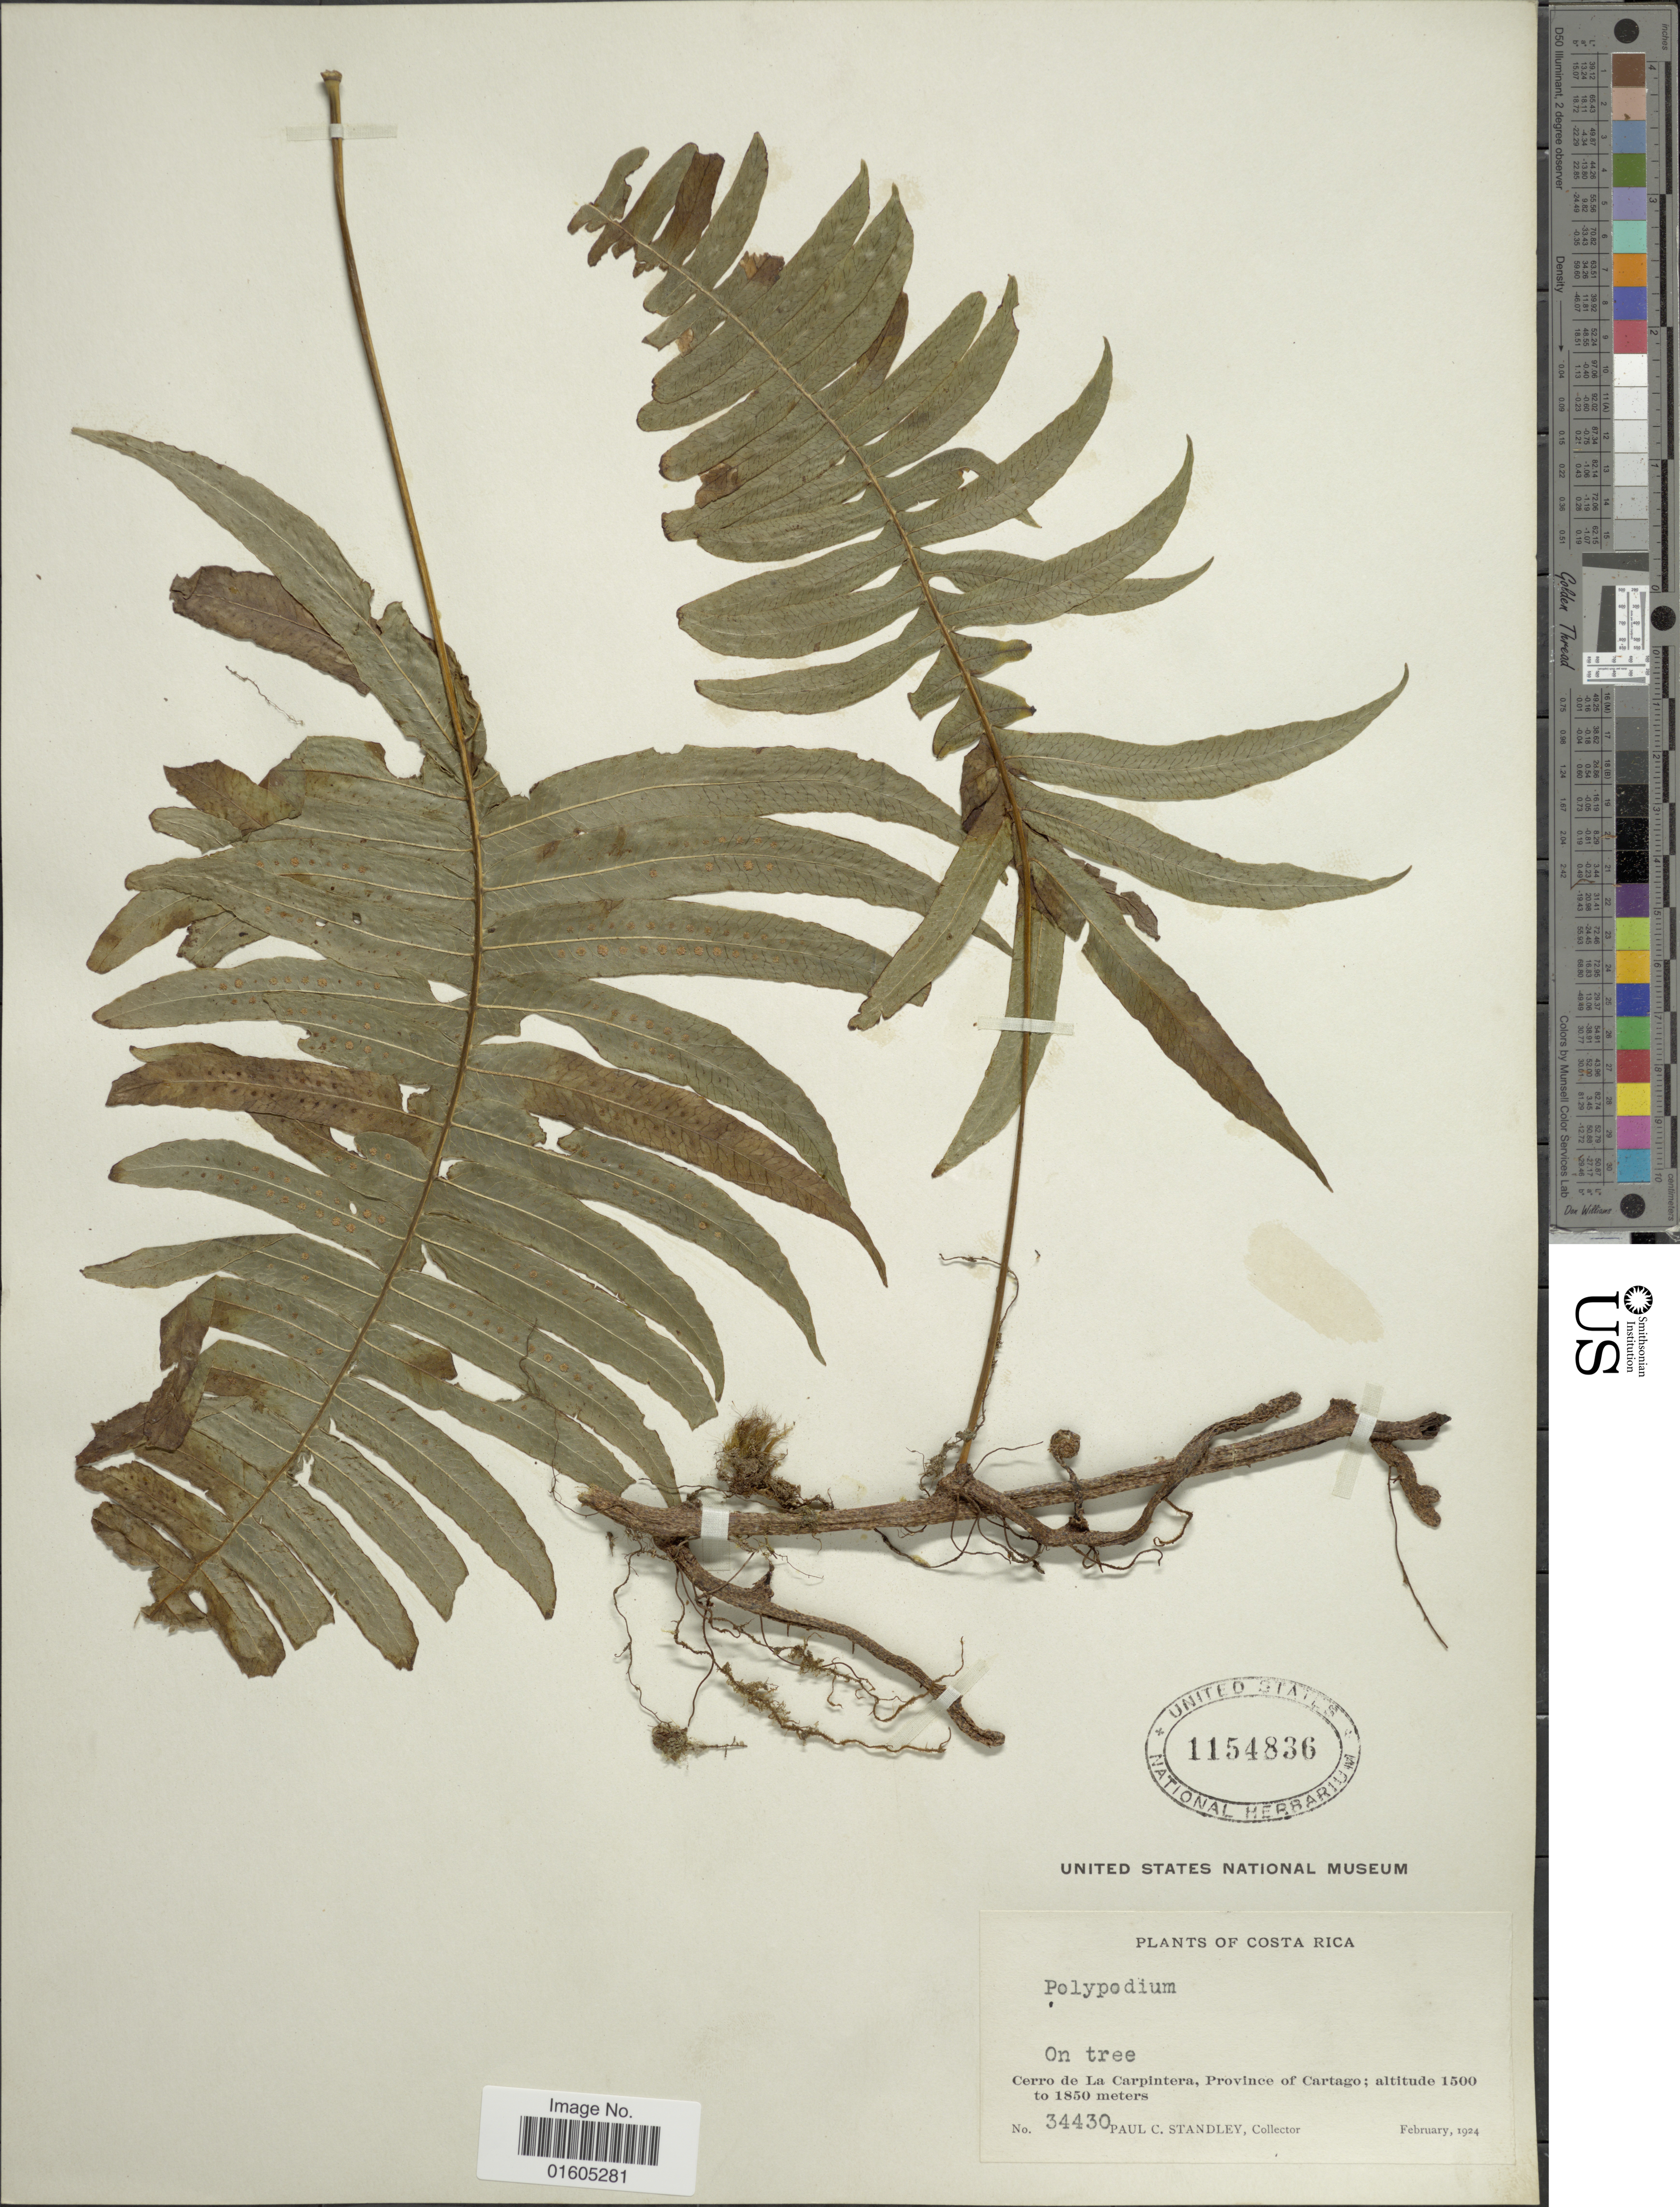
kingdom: Plantae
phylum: Tracheophyta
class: Polypodiopsida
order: Polypodiales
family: Polypodiaceae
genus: Serpocaulon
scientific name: Serpocaulon loriceum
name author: (L.) A.R. Sm.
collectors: P. C. Standley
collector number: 34430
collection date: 1924-02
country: Costa Rica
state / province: Cartago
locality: Costa Rica. Cerro de La Carpintera, Province of Cartago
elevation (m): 1500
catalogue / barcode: US 1154836